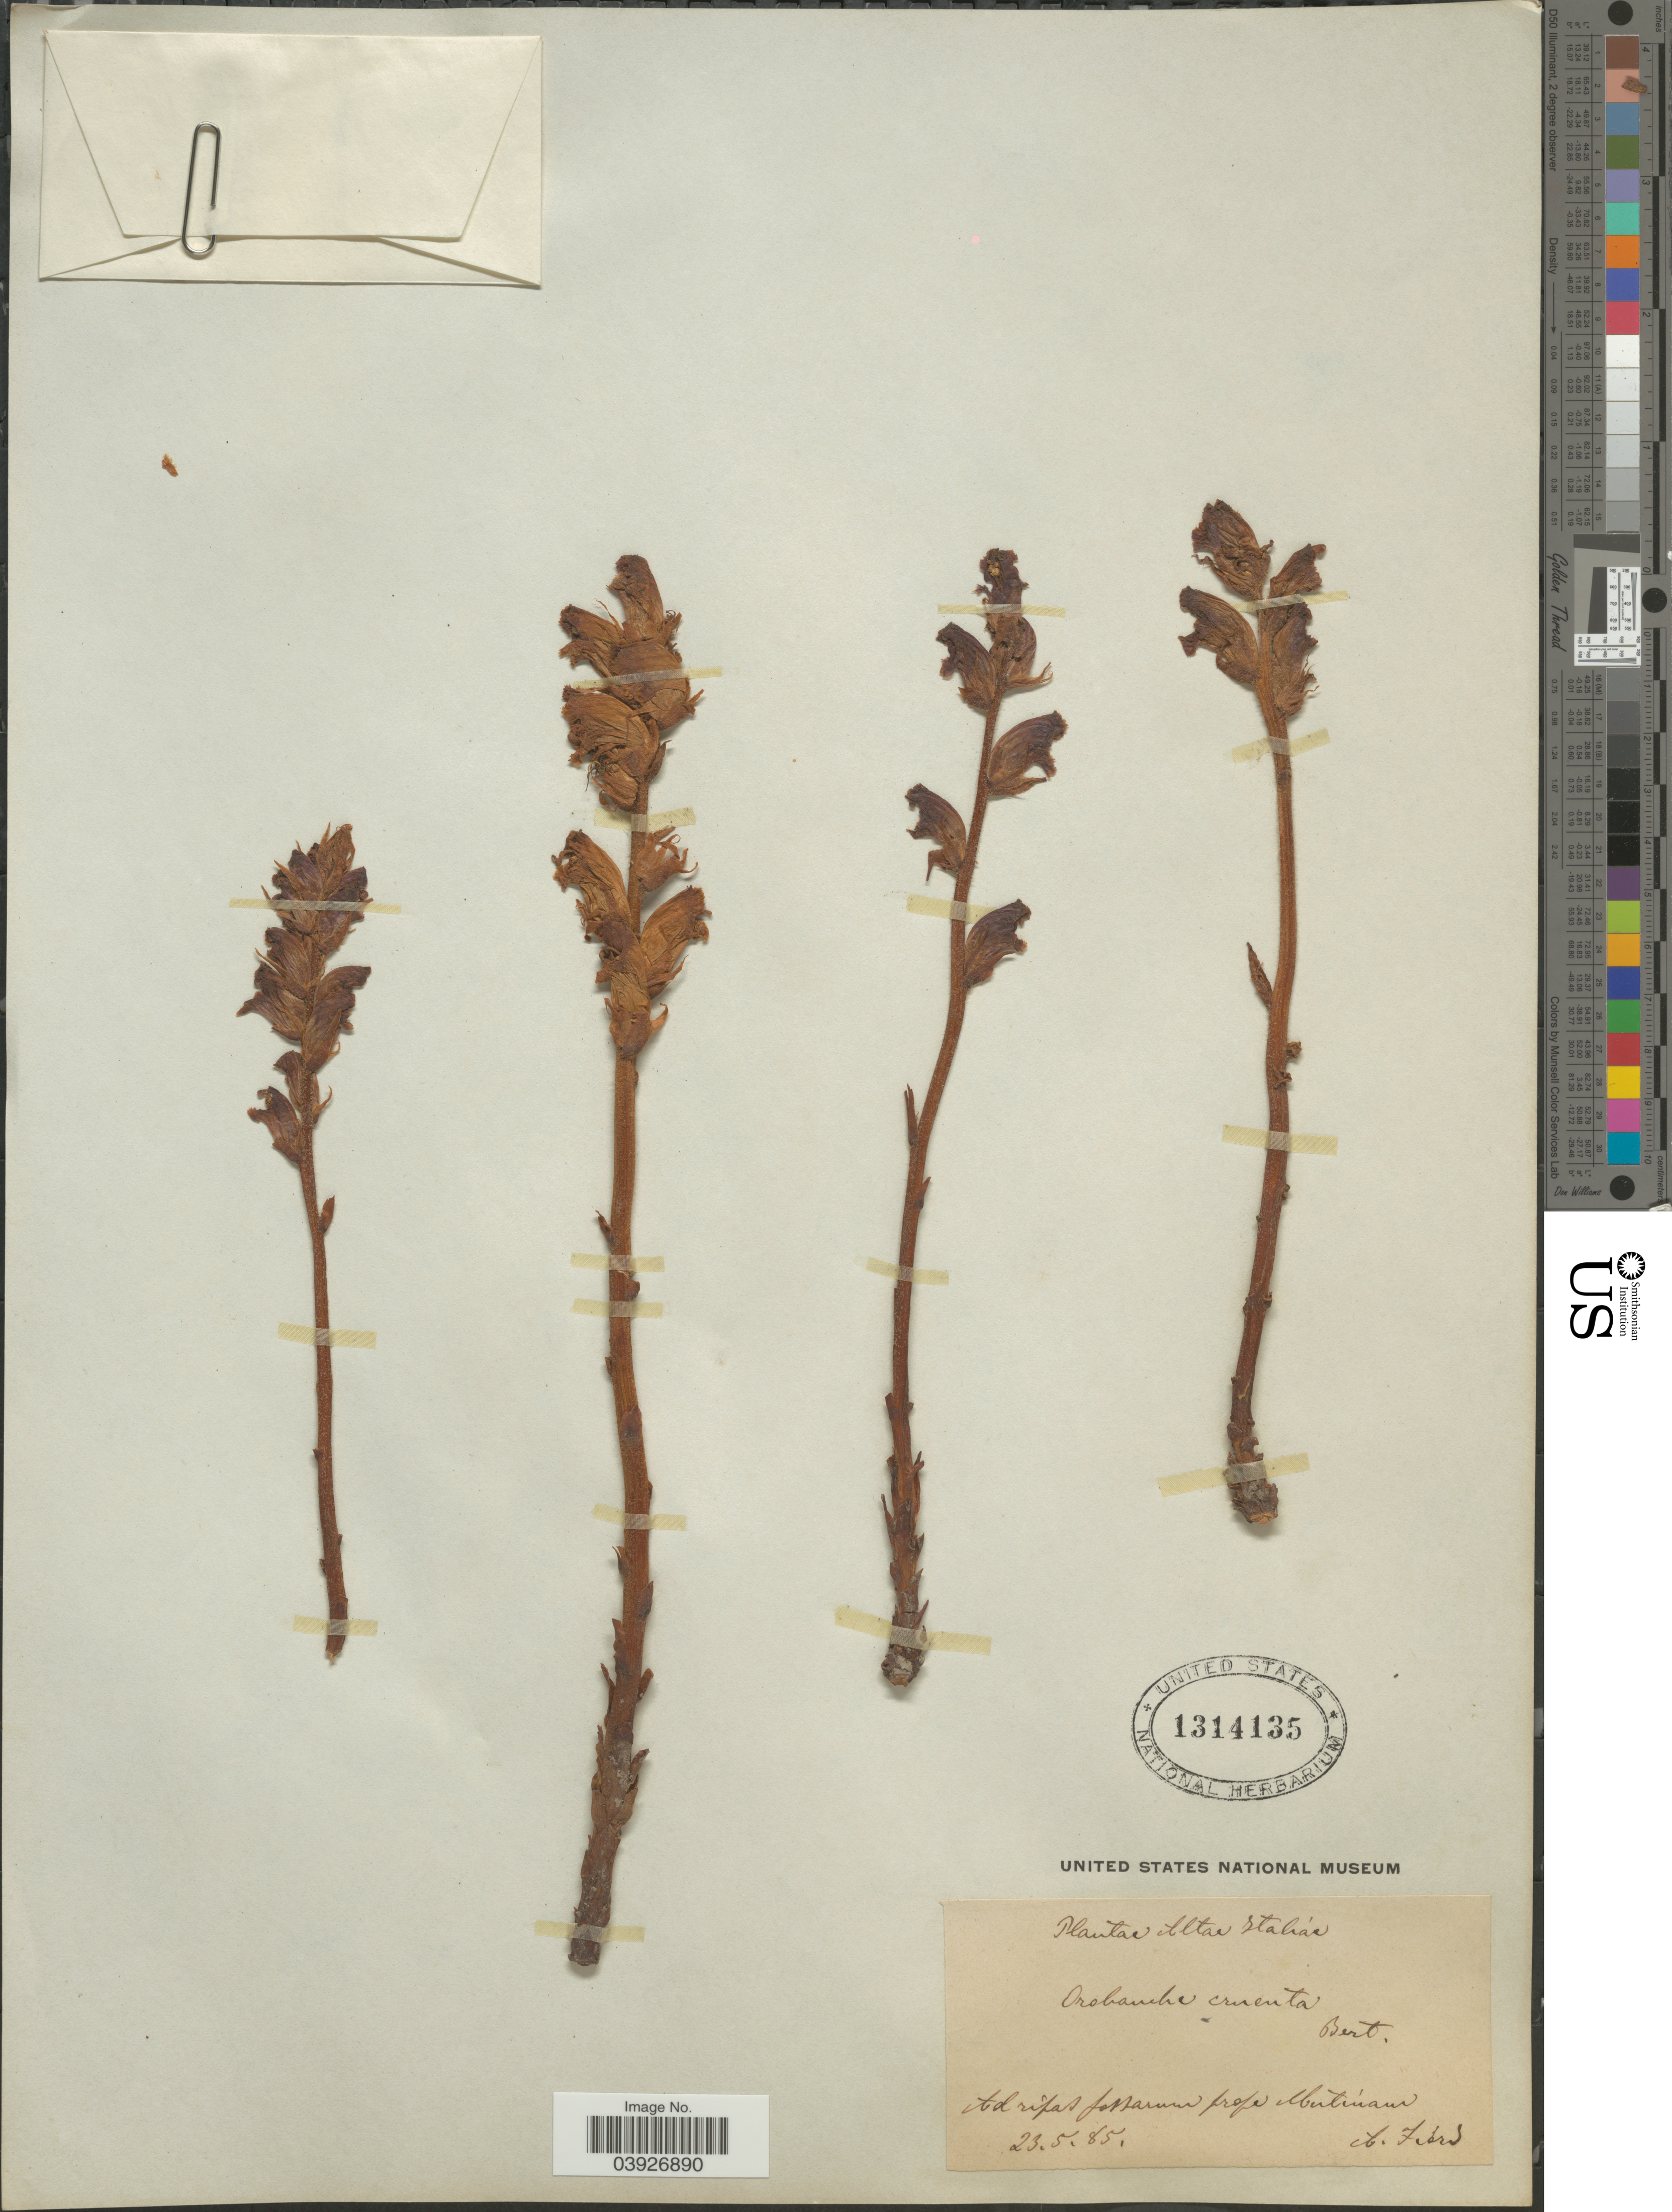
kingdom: Plantae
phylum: Tracheophyta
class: Magnoliopsida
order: Lamiales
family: Orobanchaceae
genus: Orobanche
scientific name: Orobanche cruenta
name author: Bertol.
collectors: G. Fabre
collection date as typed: Transcribed d/m/y: 23/5/85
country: Italy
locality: Ad ripas fossarum prope Montinans.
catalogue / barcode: US 1314135